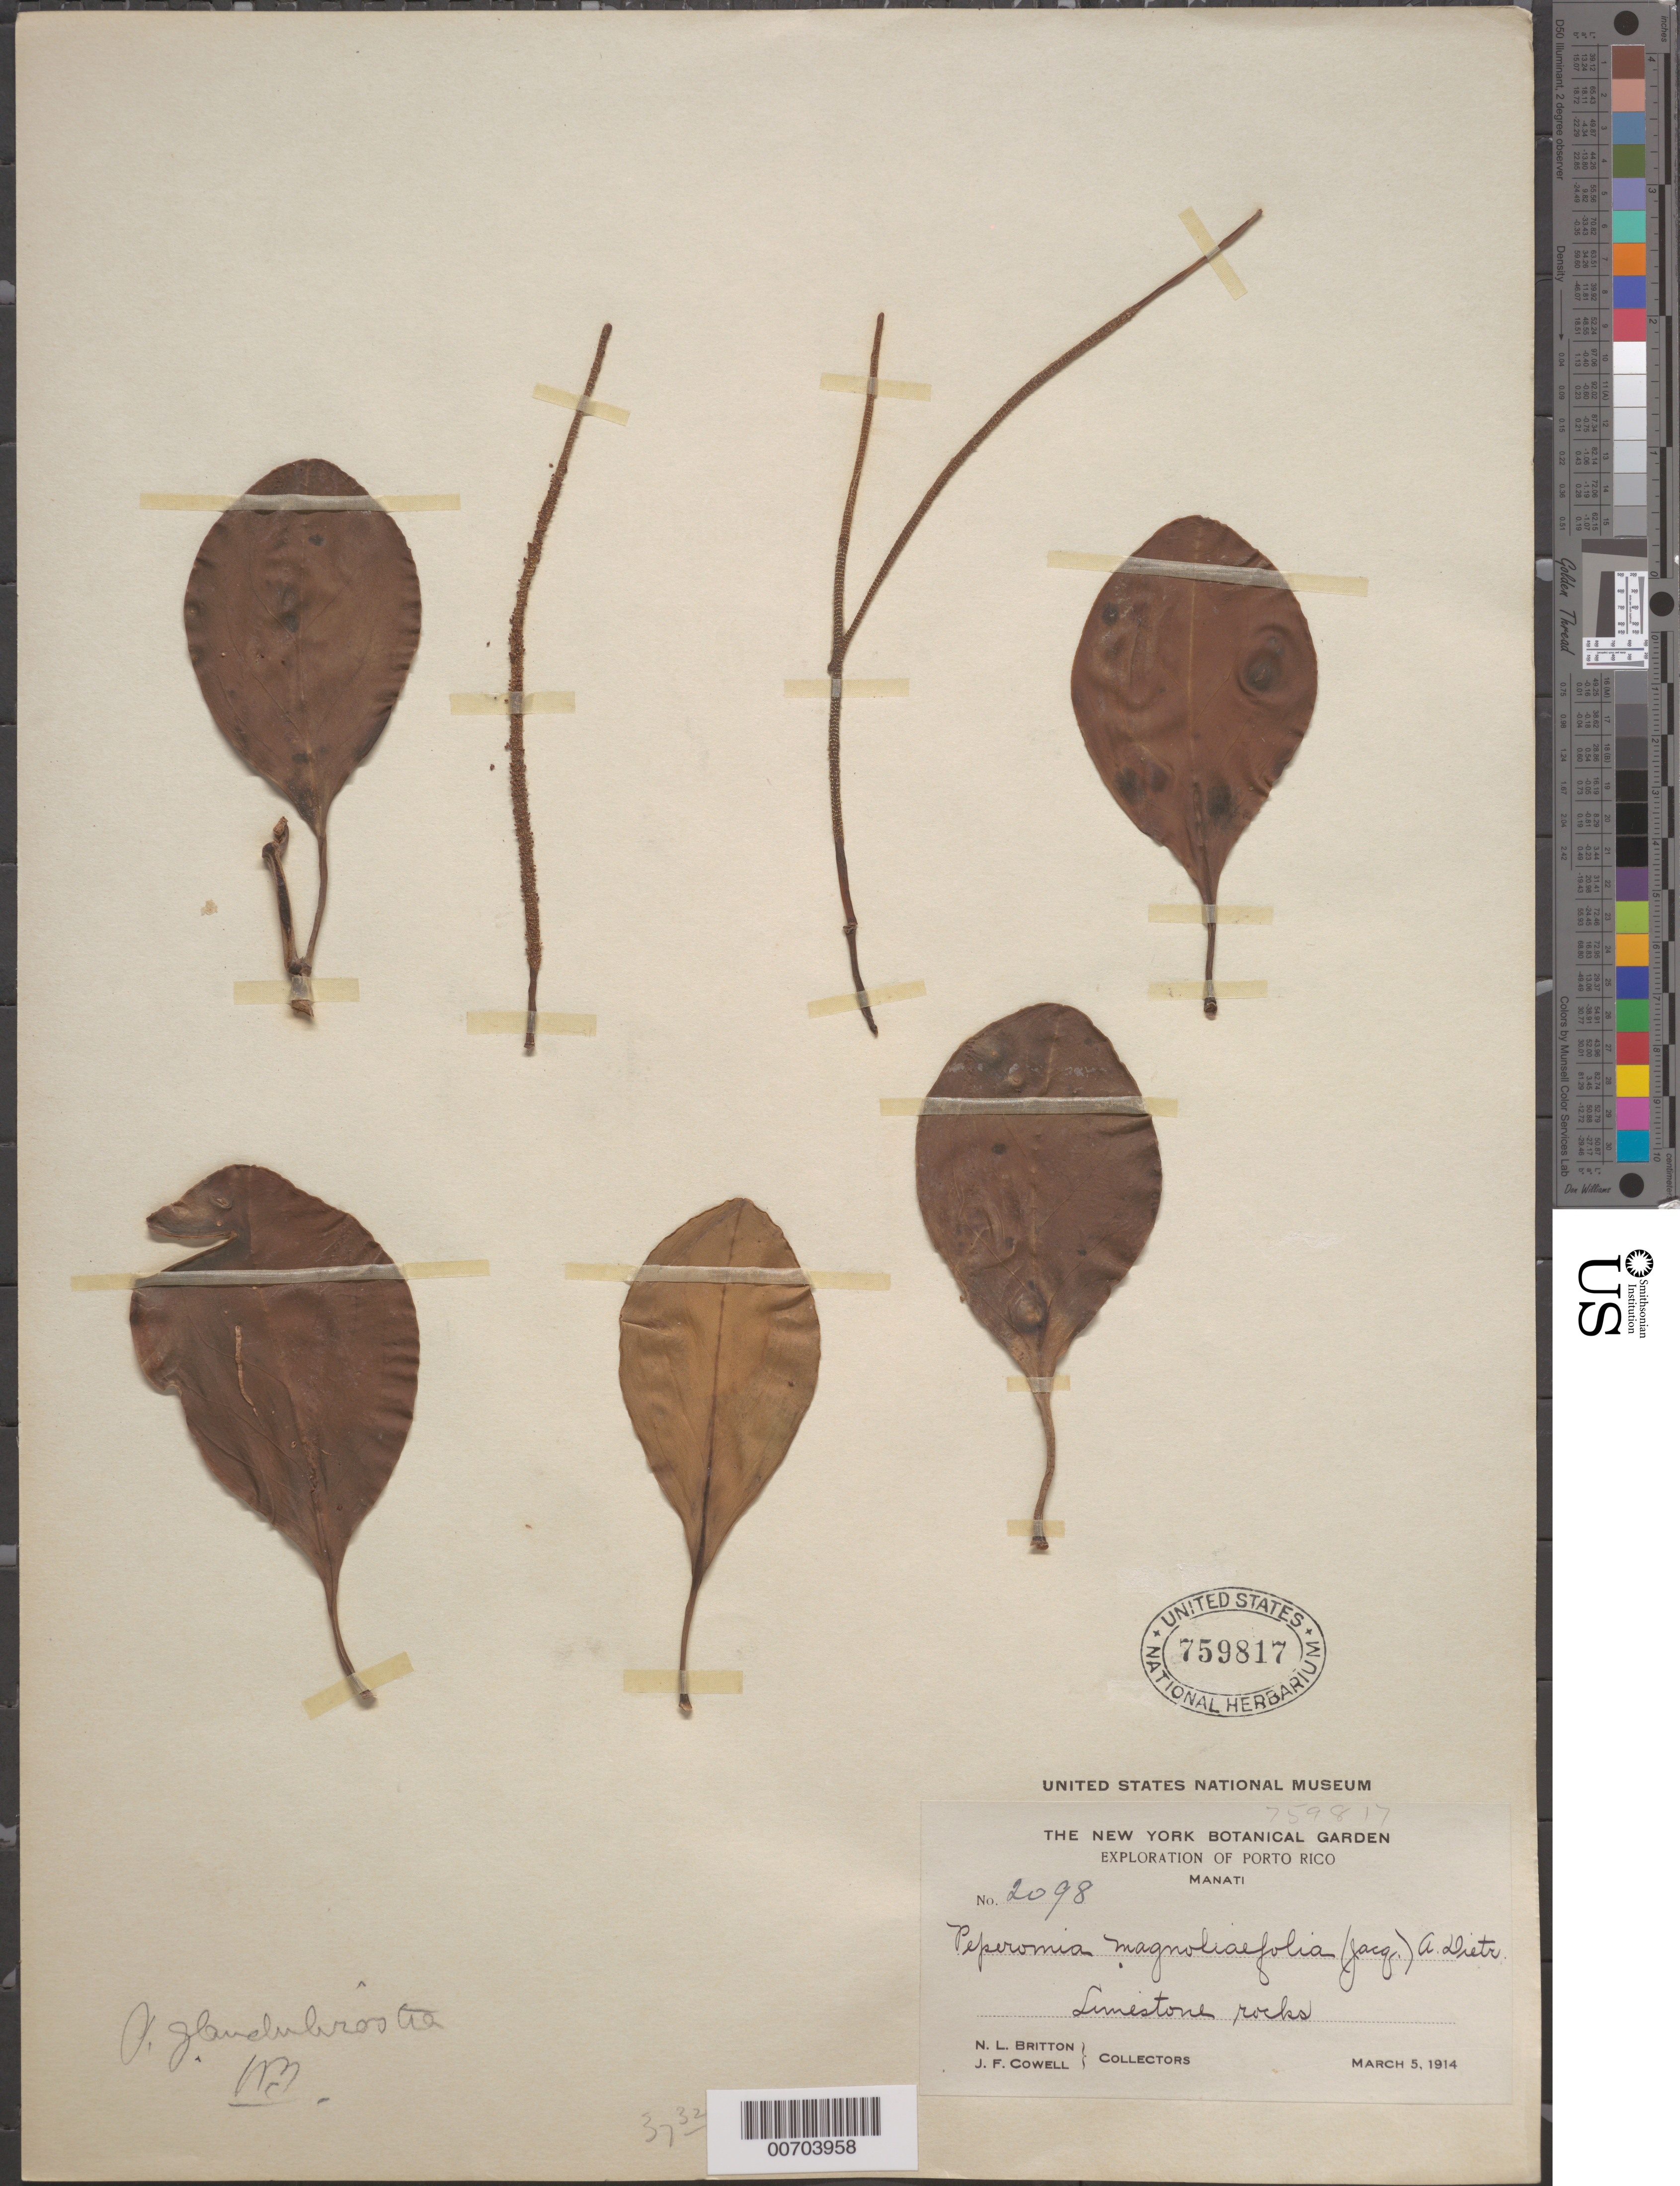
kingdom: Plantae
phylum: Tracheophyta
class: Magnoliopsida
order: Piperales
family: Piperaceae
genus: Peperomia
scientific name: Peperomia magnoliifolia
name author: (Jacq.) A. Dietr.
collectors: N. Britton & J. F. Cowell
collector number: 2098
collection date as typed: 05 Mar 1914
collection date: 1914-03-05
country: Puerto Rico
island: Greater Antilles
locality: Manati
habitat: Limestone rocks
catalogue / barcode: US 759817